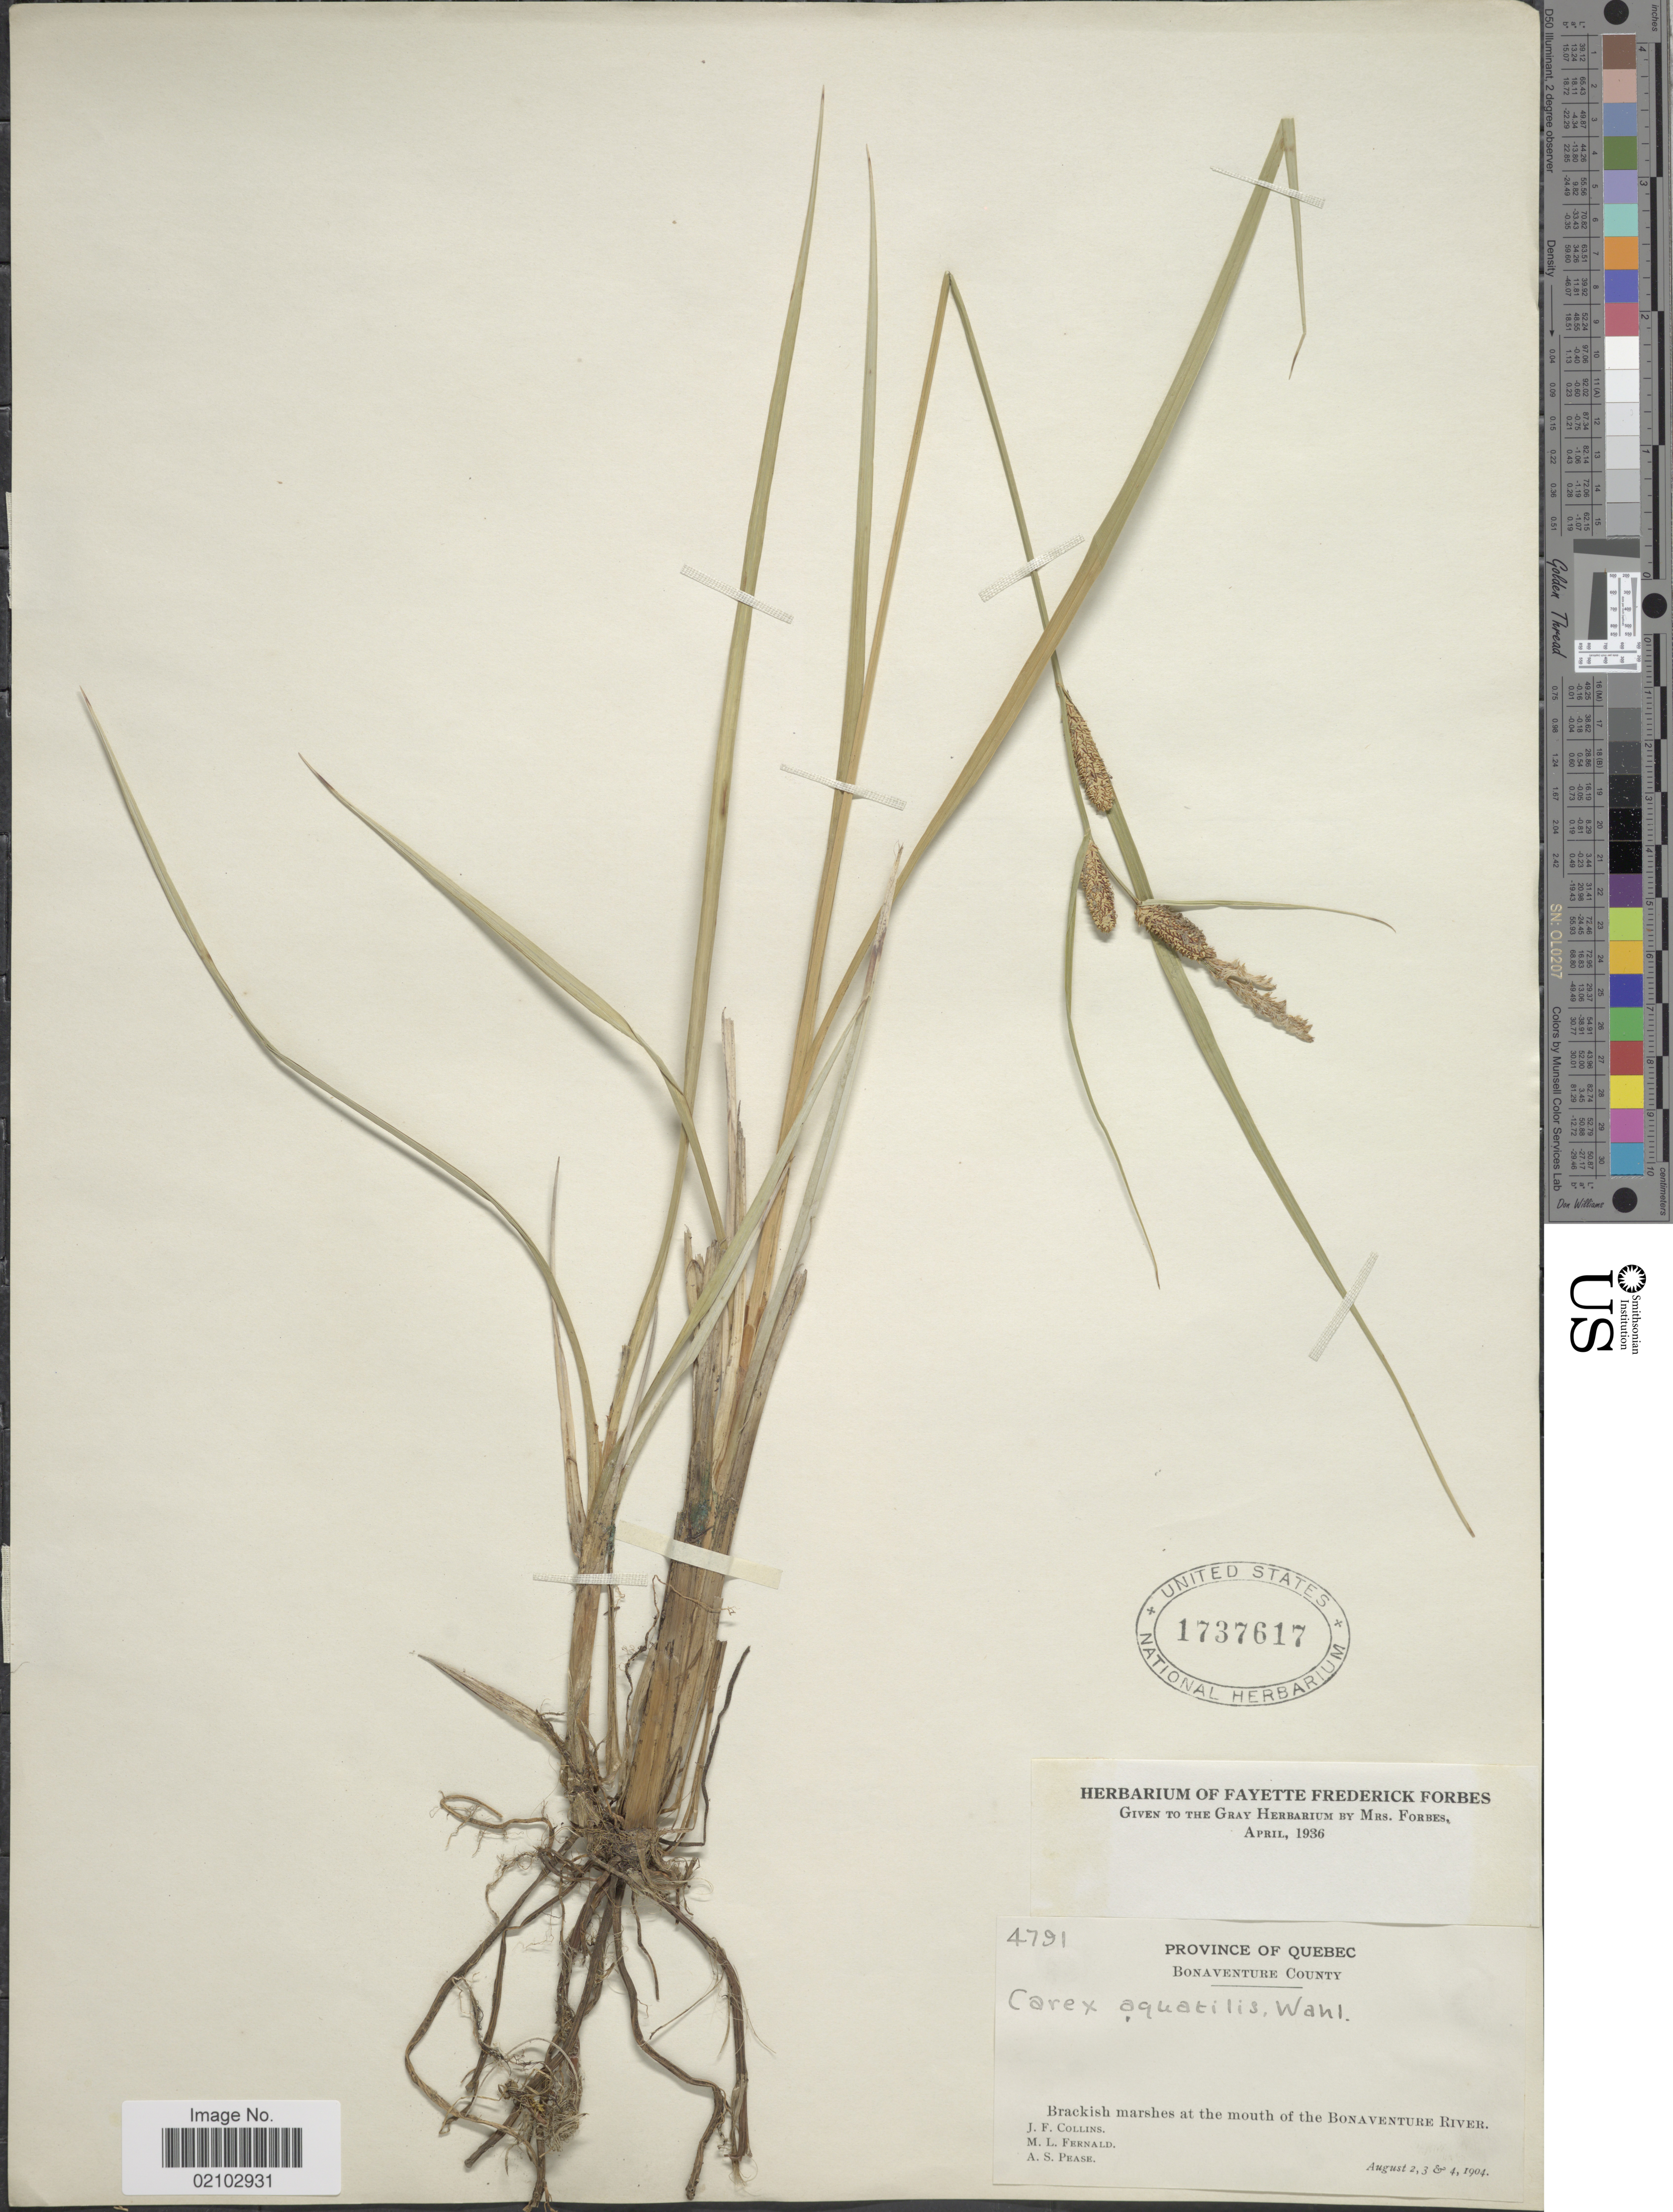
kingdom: Plantae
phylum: Tracheophyta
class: Liliopsida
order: Poales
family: Cyperaceae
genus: Carex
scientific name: Carex aquatilis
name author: Wahlenb.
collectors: J. Collins, M. L. Fernald & A. S. Pease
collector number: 4791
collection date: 1904-08-02/1904-08-04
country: Canada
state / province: Quebec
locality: Bonaventure County, Brackish marshes at the mouth of the Bonaventure River.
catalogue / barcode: US 1737617